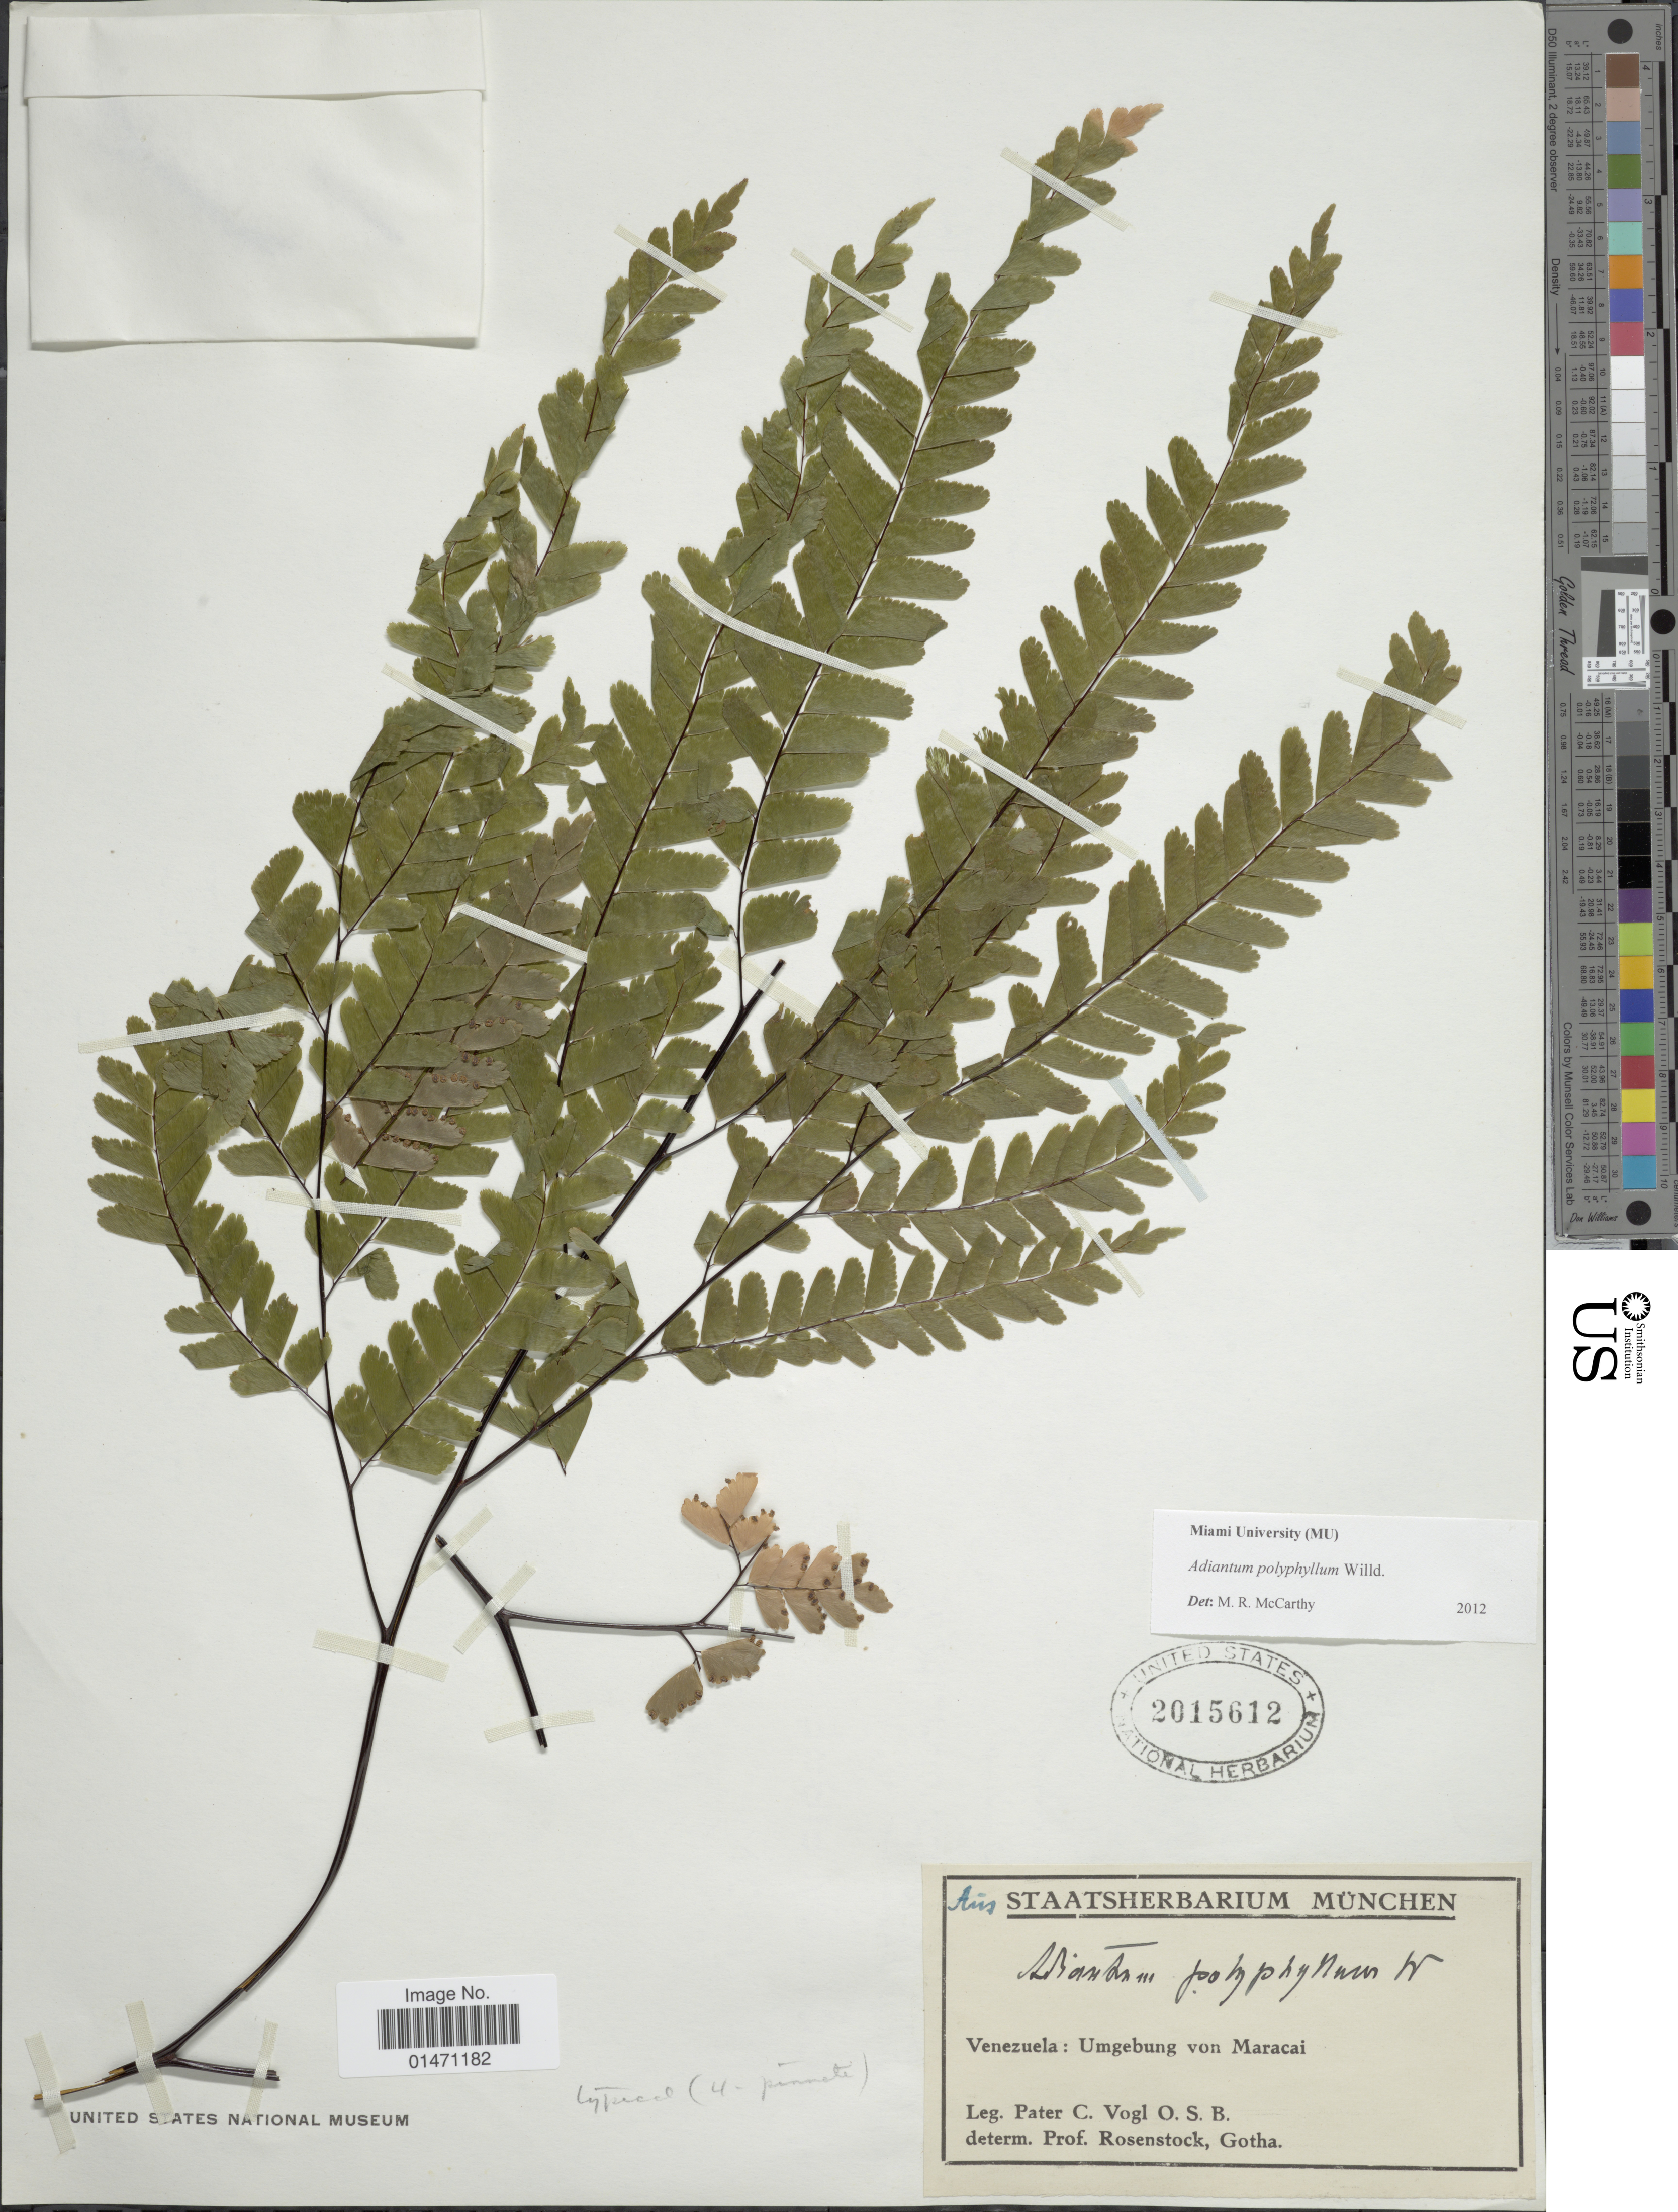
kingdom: Plantae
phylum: Tracheophyta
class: Polypodiopsida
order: Polypodiales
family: Pteridaceae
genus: Adiantum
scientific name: Adiantum polyphyllum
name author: Willd.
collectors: C. Vogel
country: Venezuela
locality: Venezuela: Umgebung von Maracai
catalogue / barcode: US 2015612